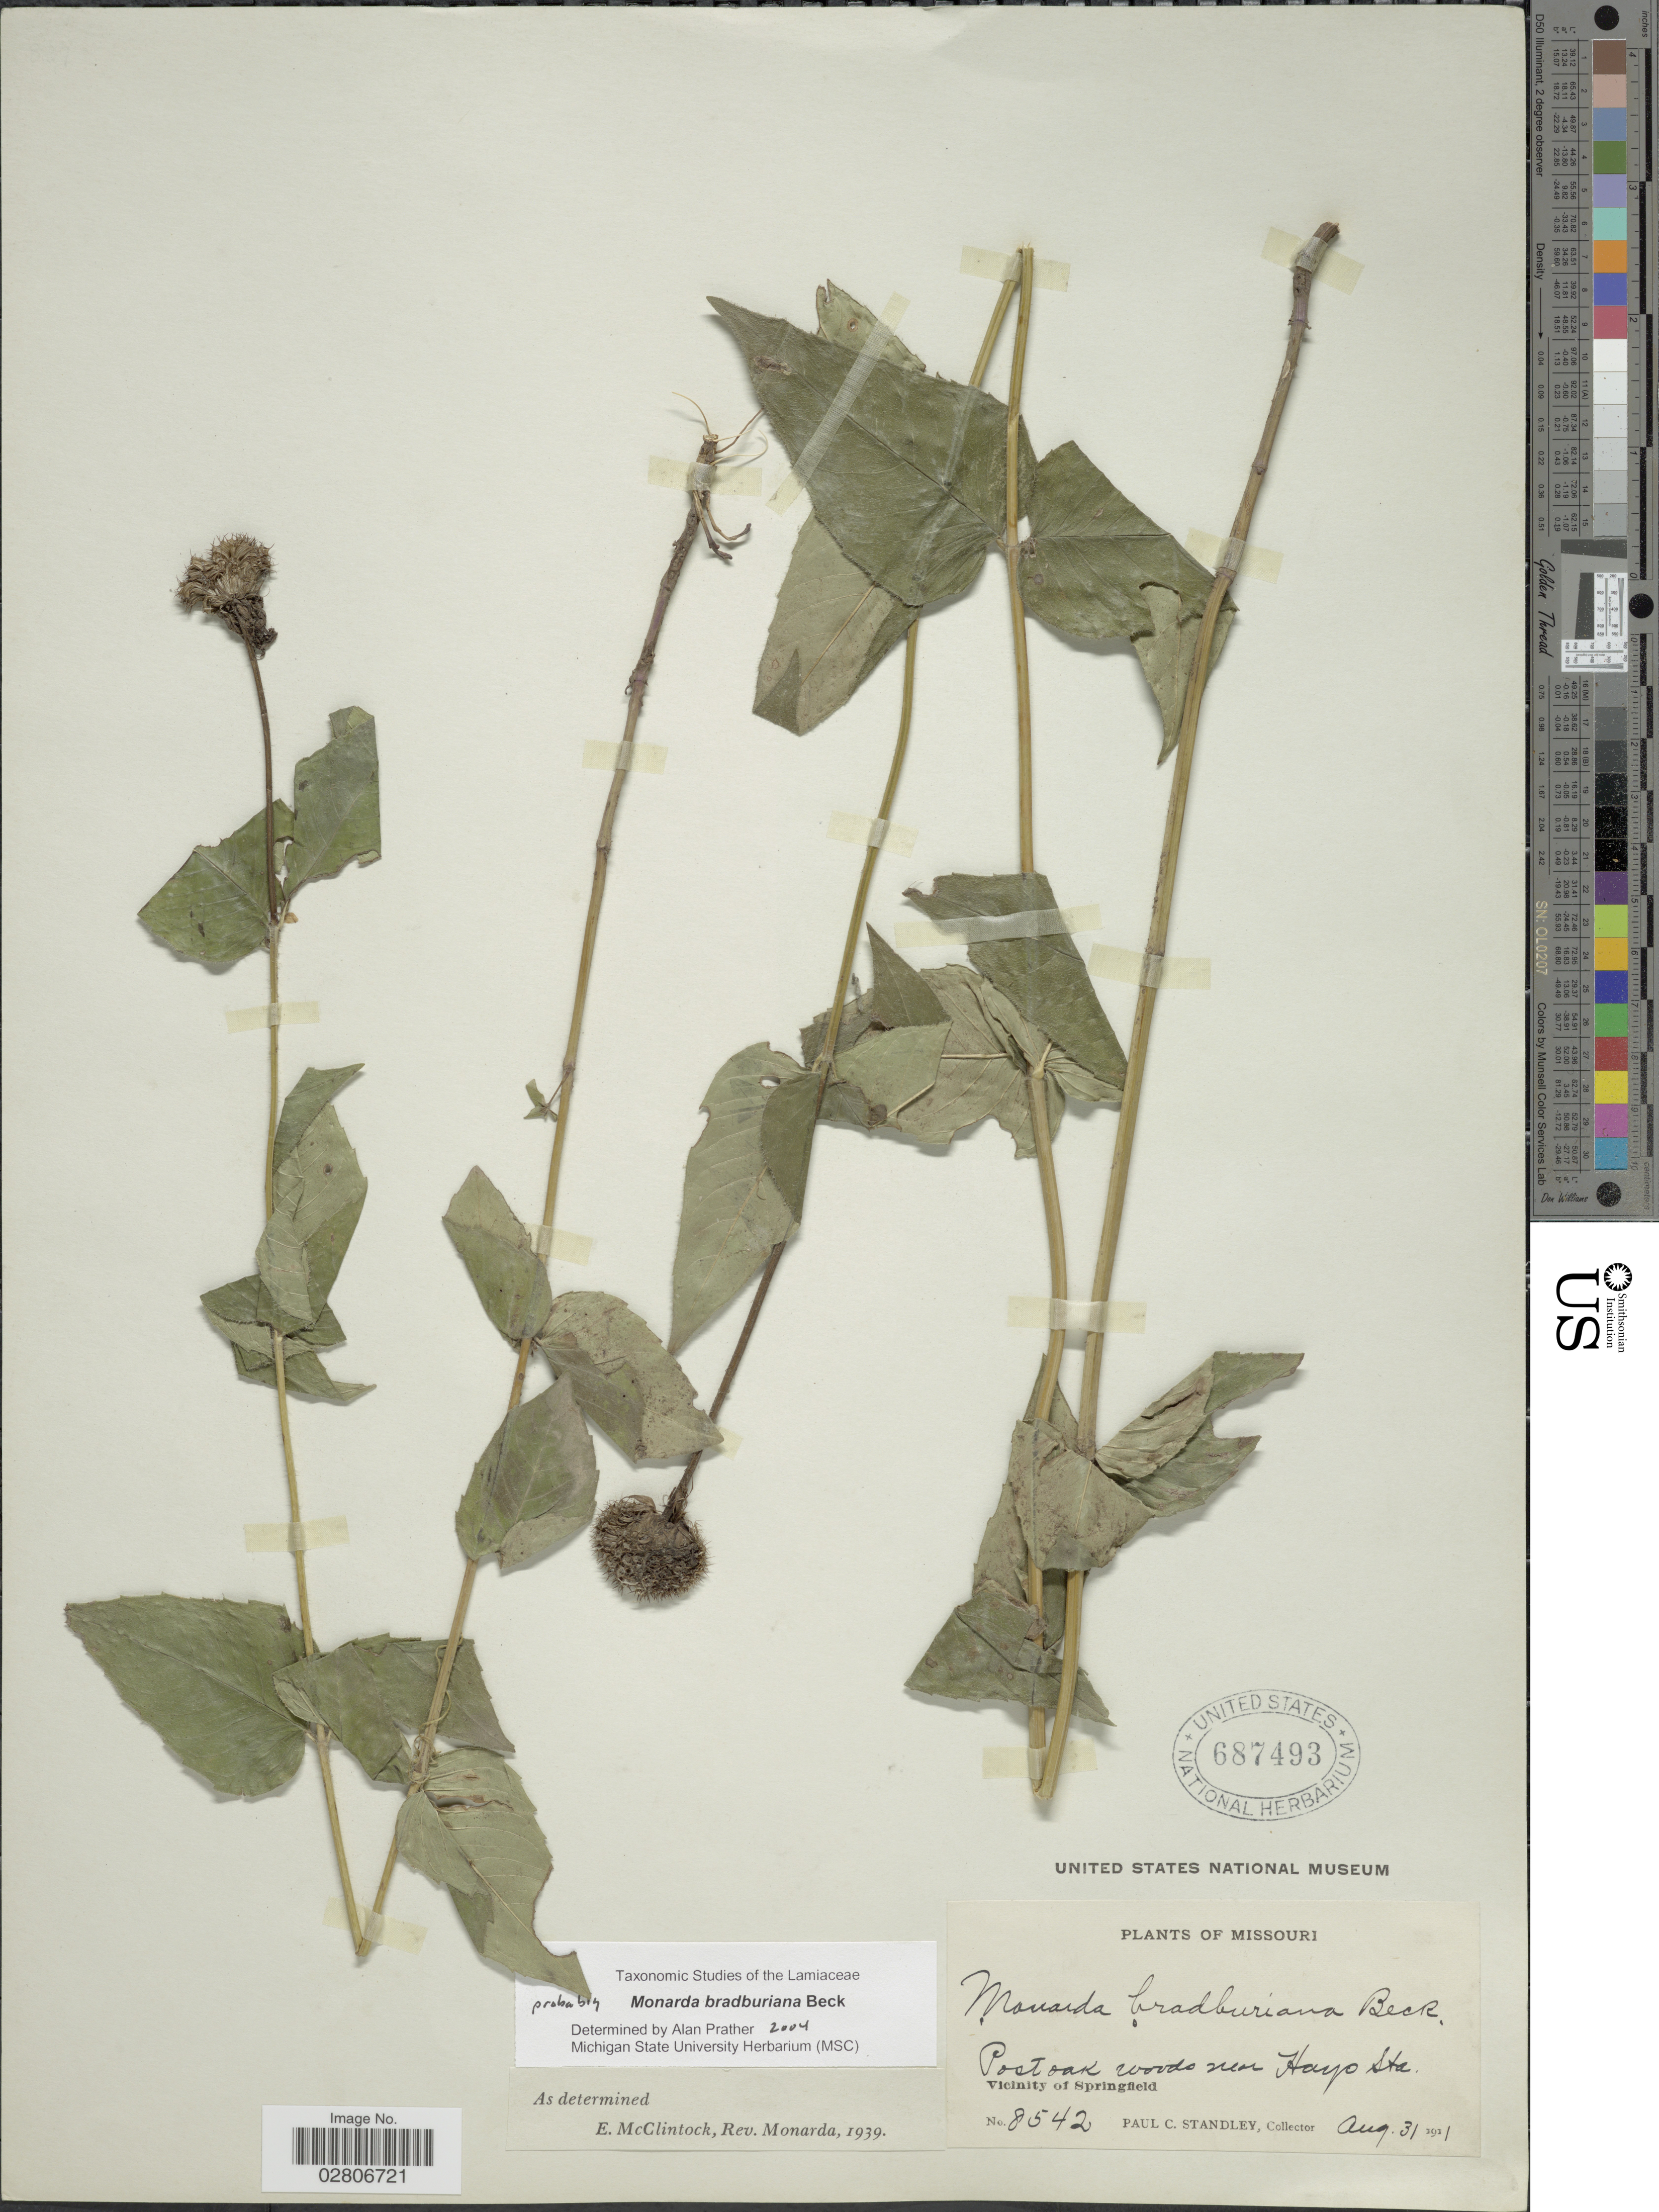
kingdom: Plantae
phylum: Tracheophyta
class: Magnoliopsida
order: Lamiales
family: Lamiaceae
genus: Monarda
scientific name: Monarda bradburiana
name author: L.C. Beck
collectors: P. C. Standley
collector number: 8542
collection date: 1911-08-31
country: United States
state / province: Missouri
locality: Post oak woods near Hayo Sta. Vicinity of Springfield.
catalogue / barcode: US 687493